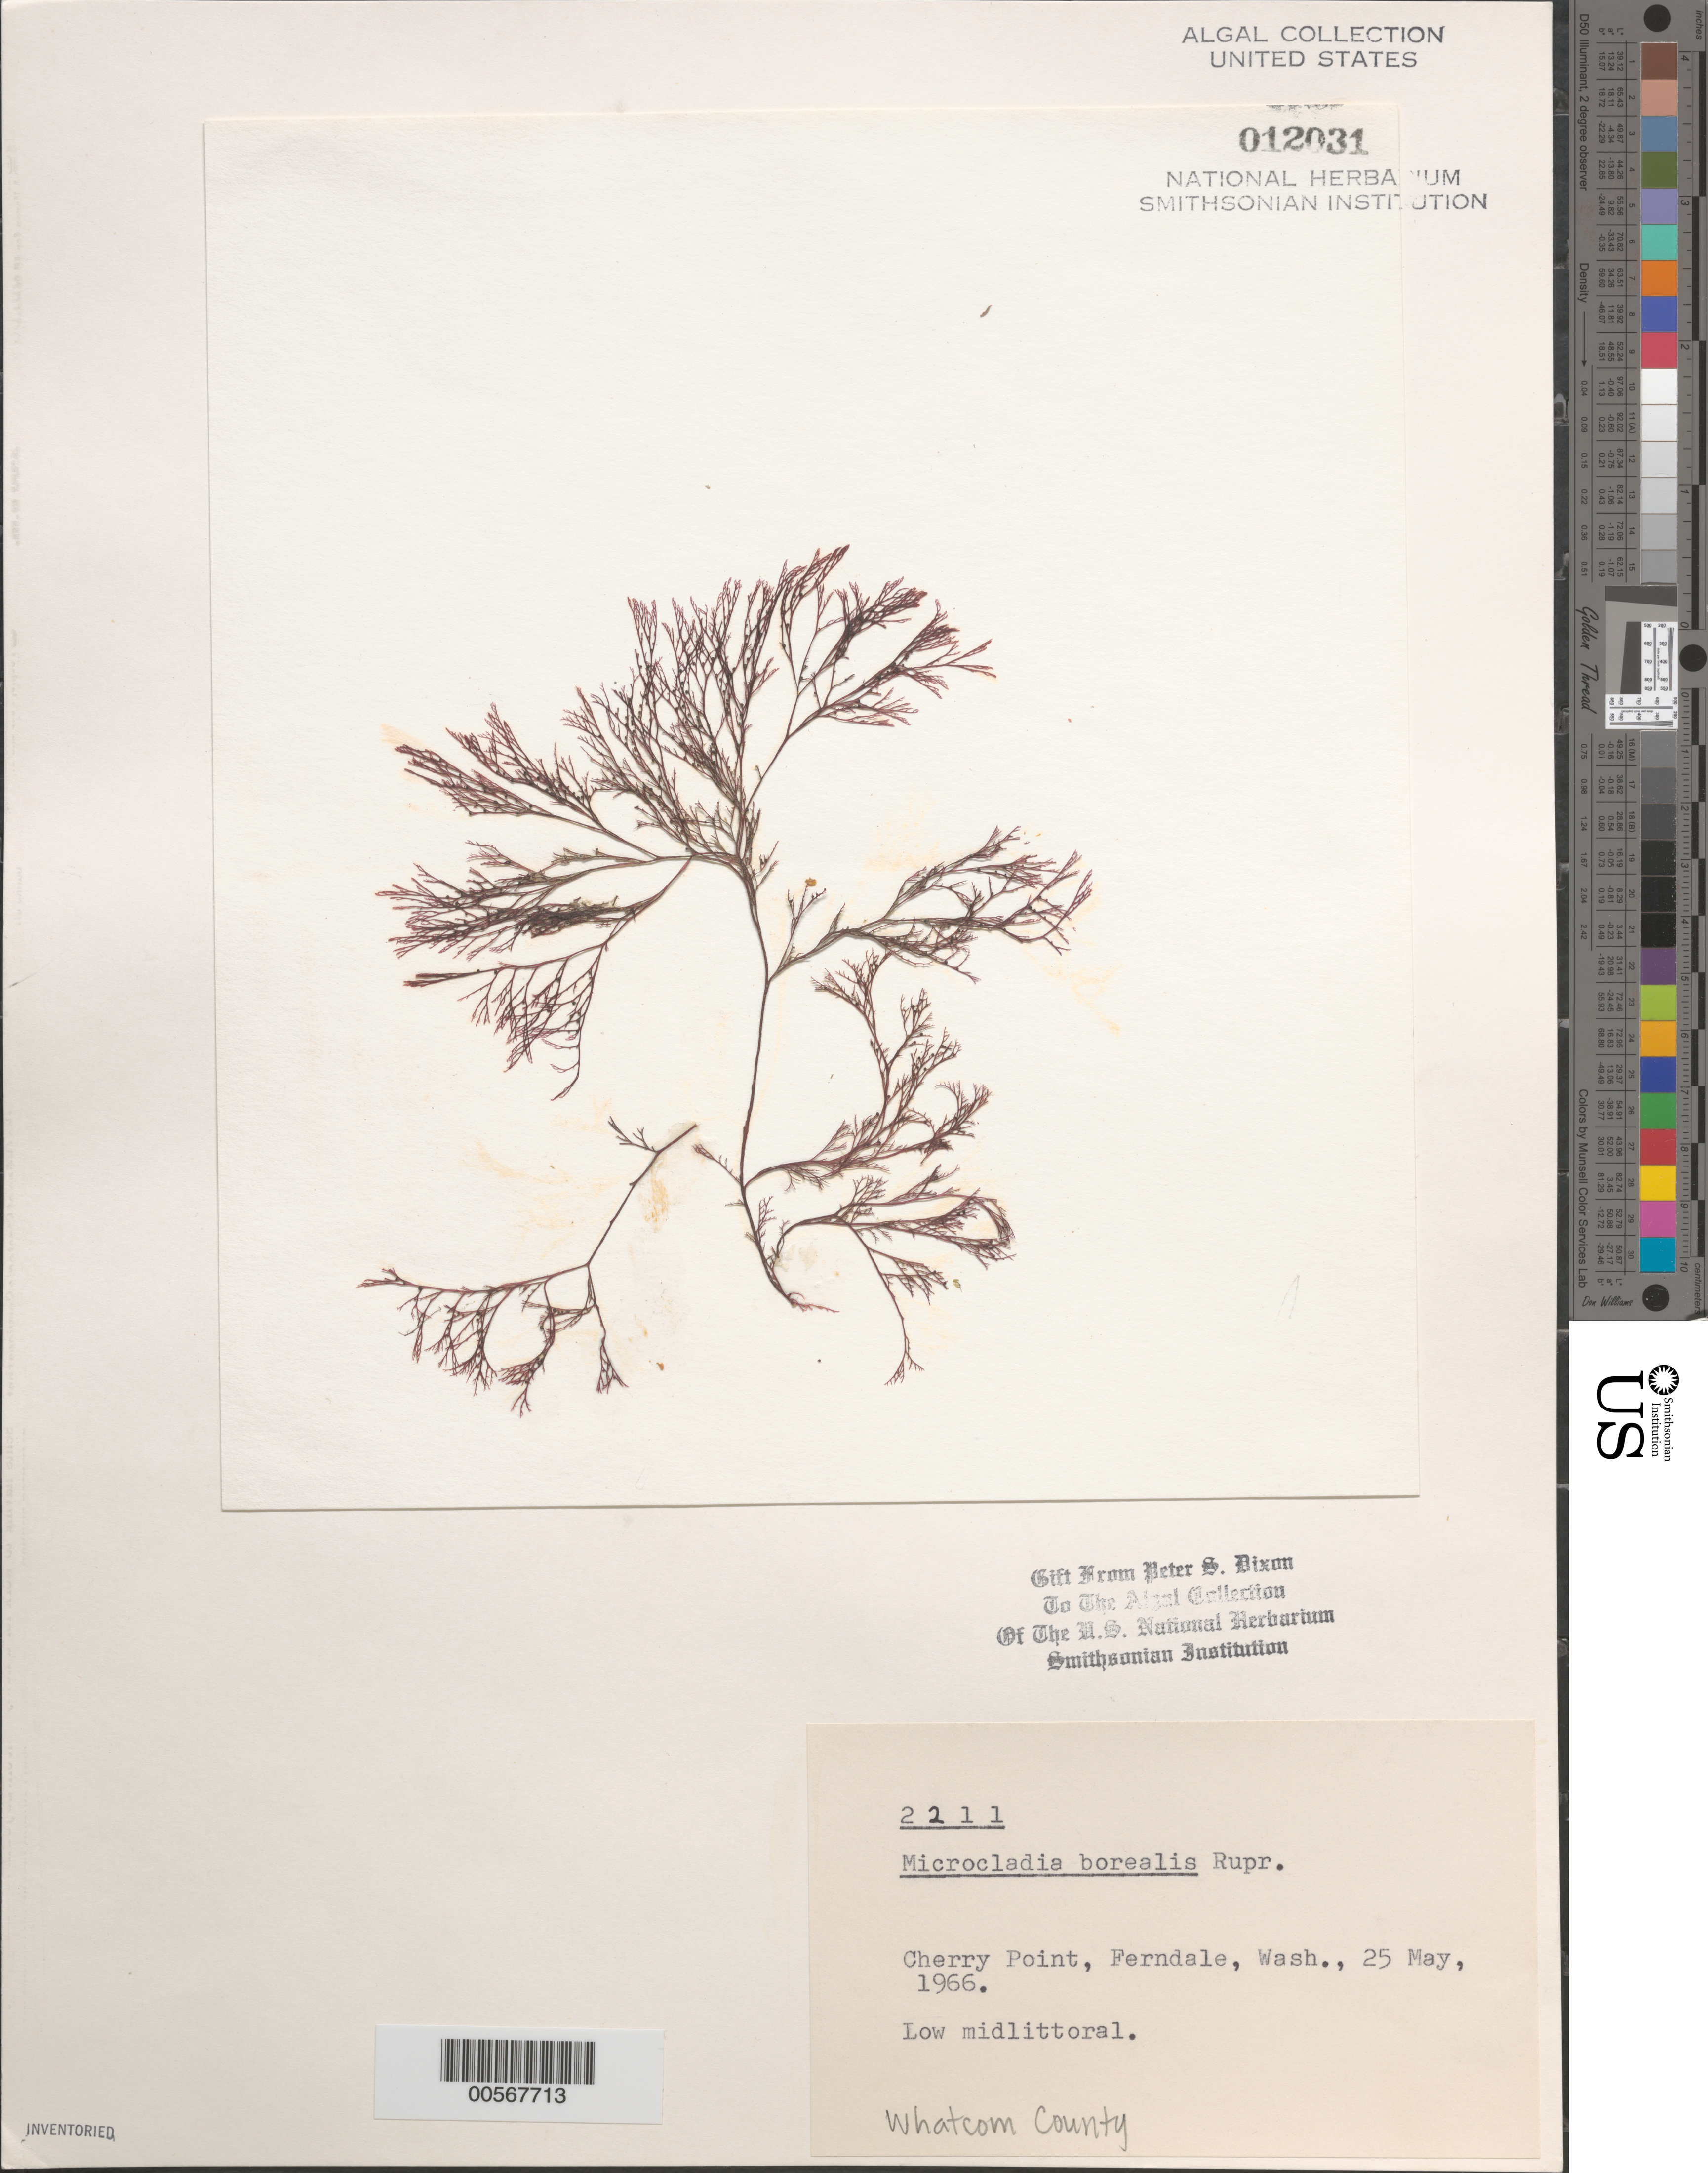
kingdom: Plantae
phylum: Rhodophyta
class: Florideophyceae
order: Ceramiales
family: Ceramiaceae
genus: Microcladia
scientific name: Microcladia borealis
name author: Rupr.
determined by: Dixon, P. S.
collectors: P. S. Dixon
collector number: PSD 2211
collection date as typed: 25 May 1966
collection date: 1966-05-25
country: United States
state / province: Washington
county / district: Whatcom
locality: Cherry Point, Ferndale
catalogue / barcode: US 12031